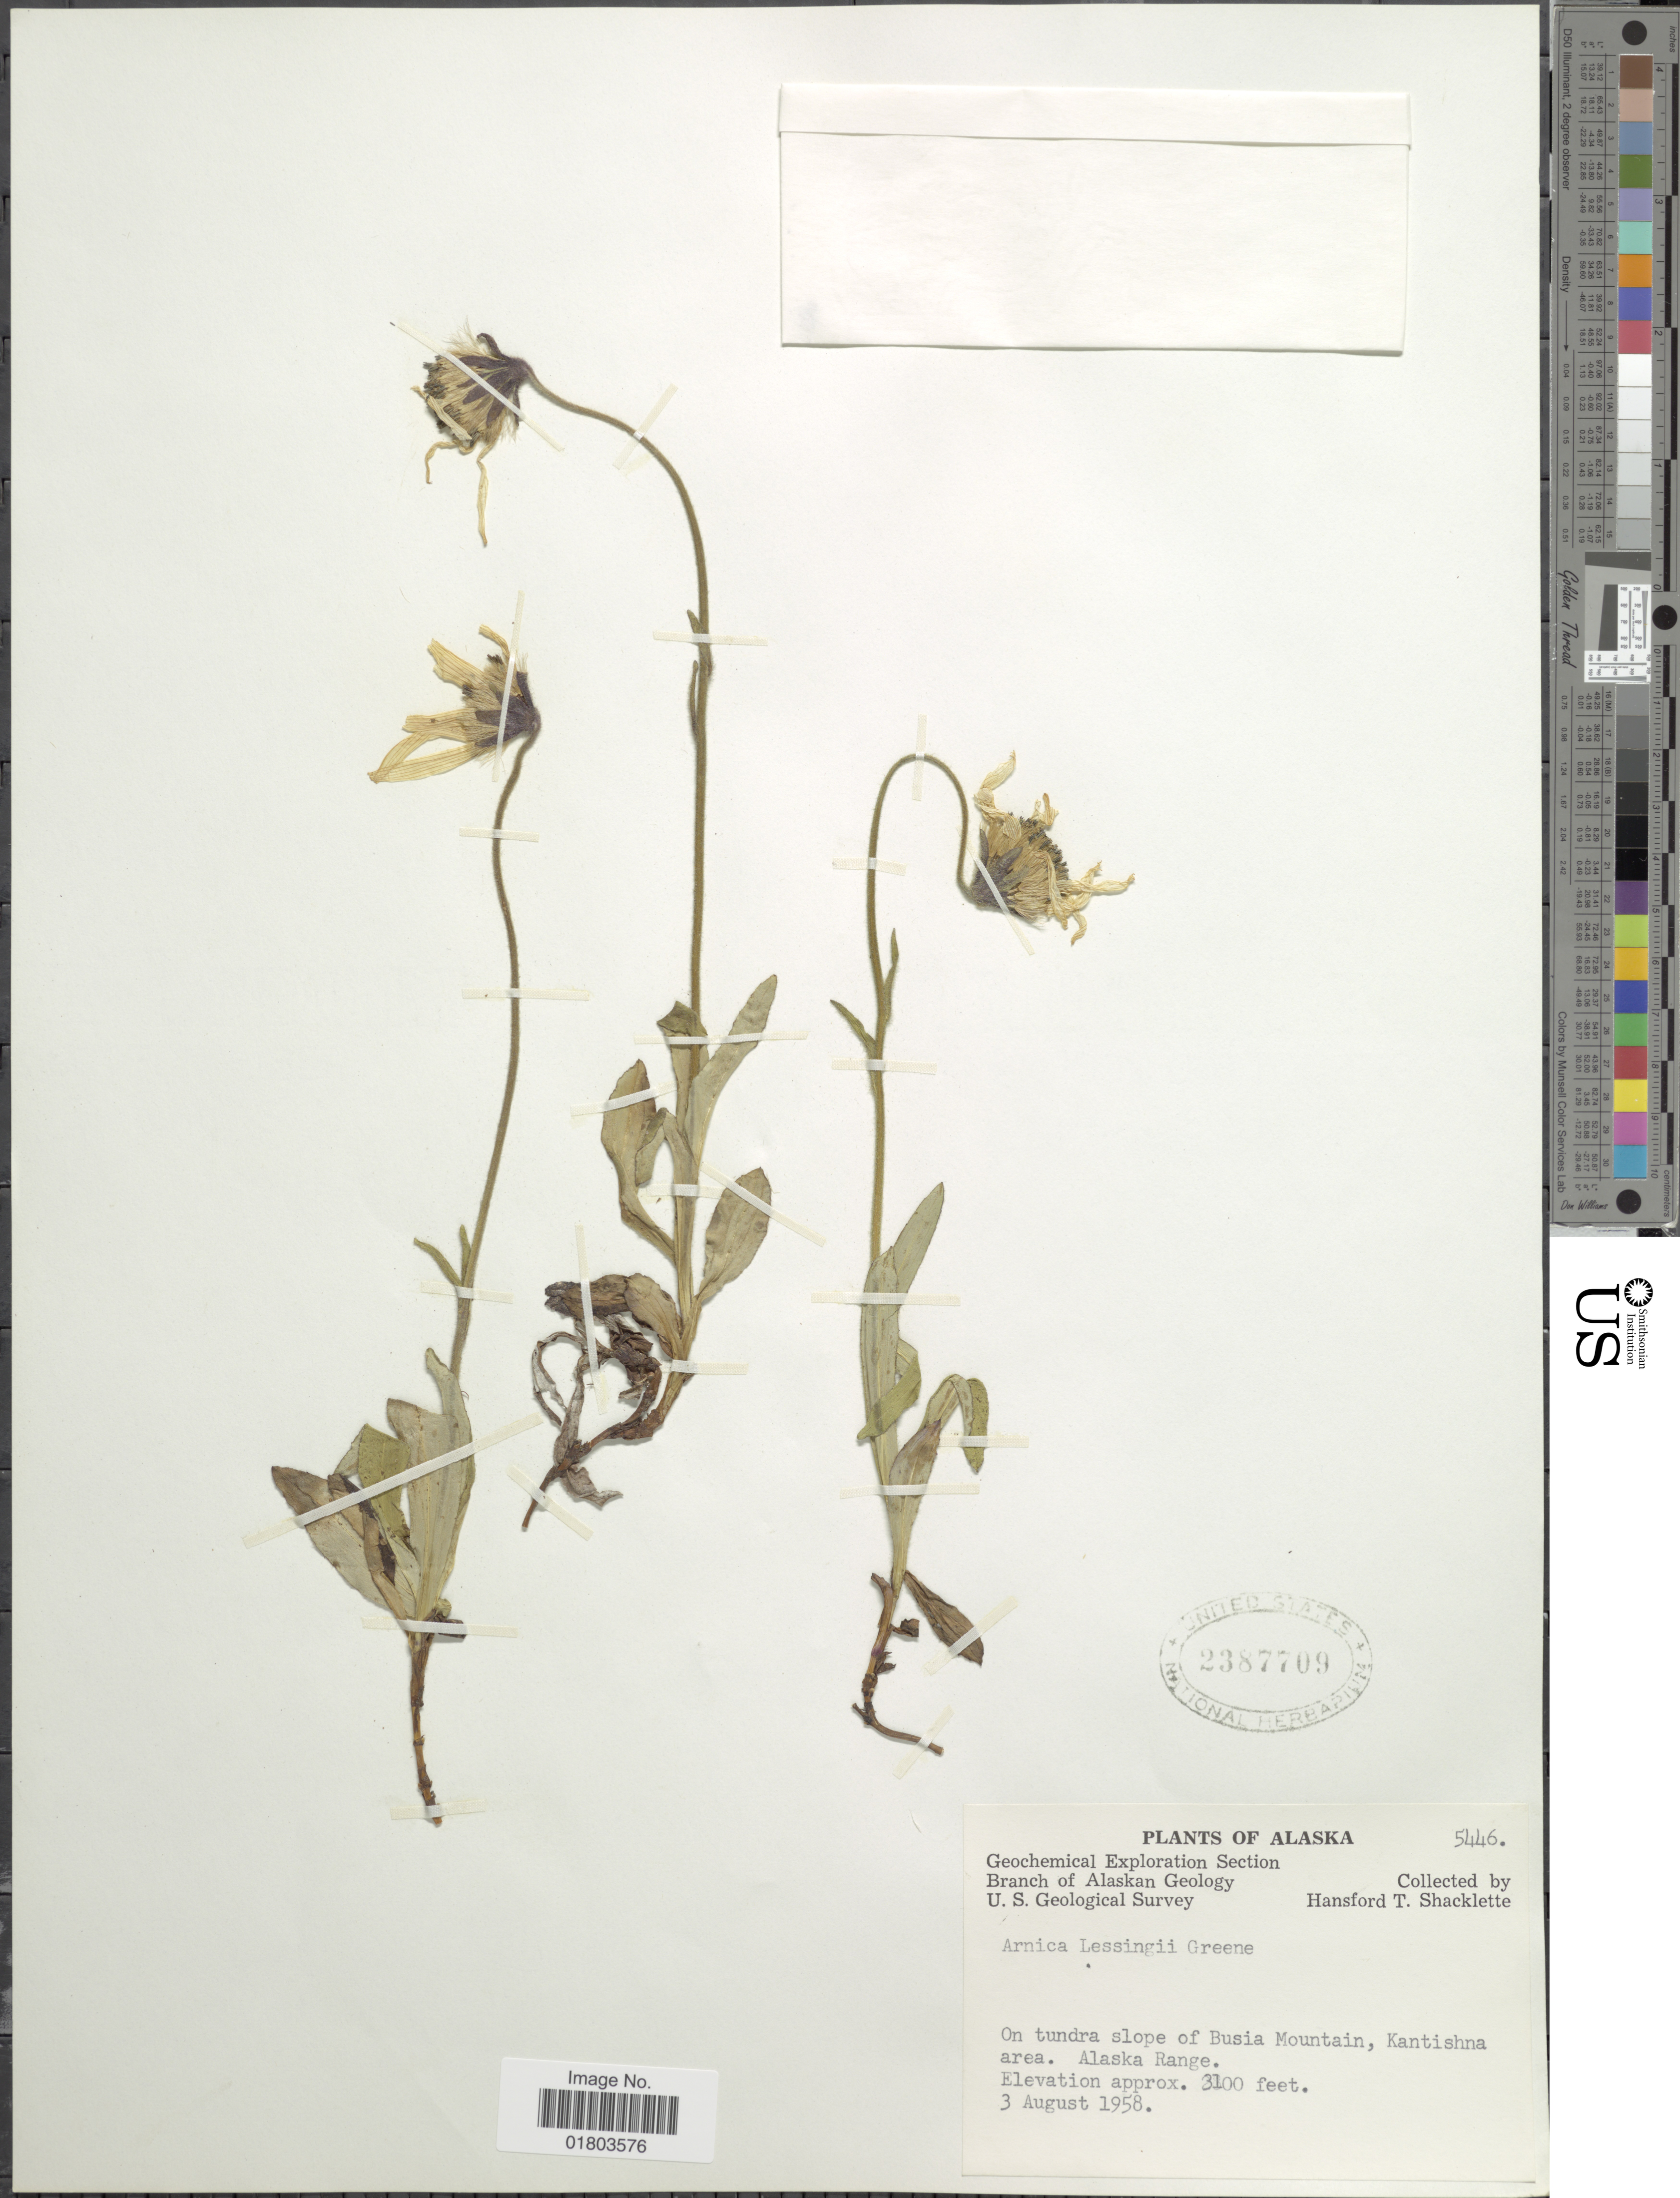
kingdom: Plantae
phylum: Tracheophyta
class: Magnoliopsida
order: Asterales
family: Asteraceae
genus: Arnica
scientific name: Arnica lessingii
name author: (Torr. & A. Gray) Greene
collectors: H. Shacklette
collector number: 5446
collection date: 1958-08-03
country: United States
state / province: Alaska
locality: On tundra slope of Busia Mountain, Kantishna area. Alaska Range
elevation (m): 945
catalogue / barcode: US 2387709